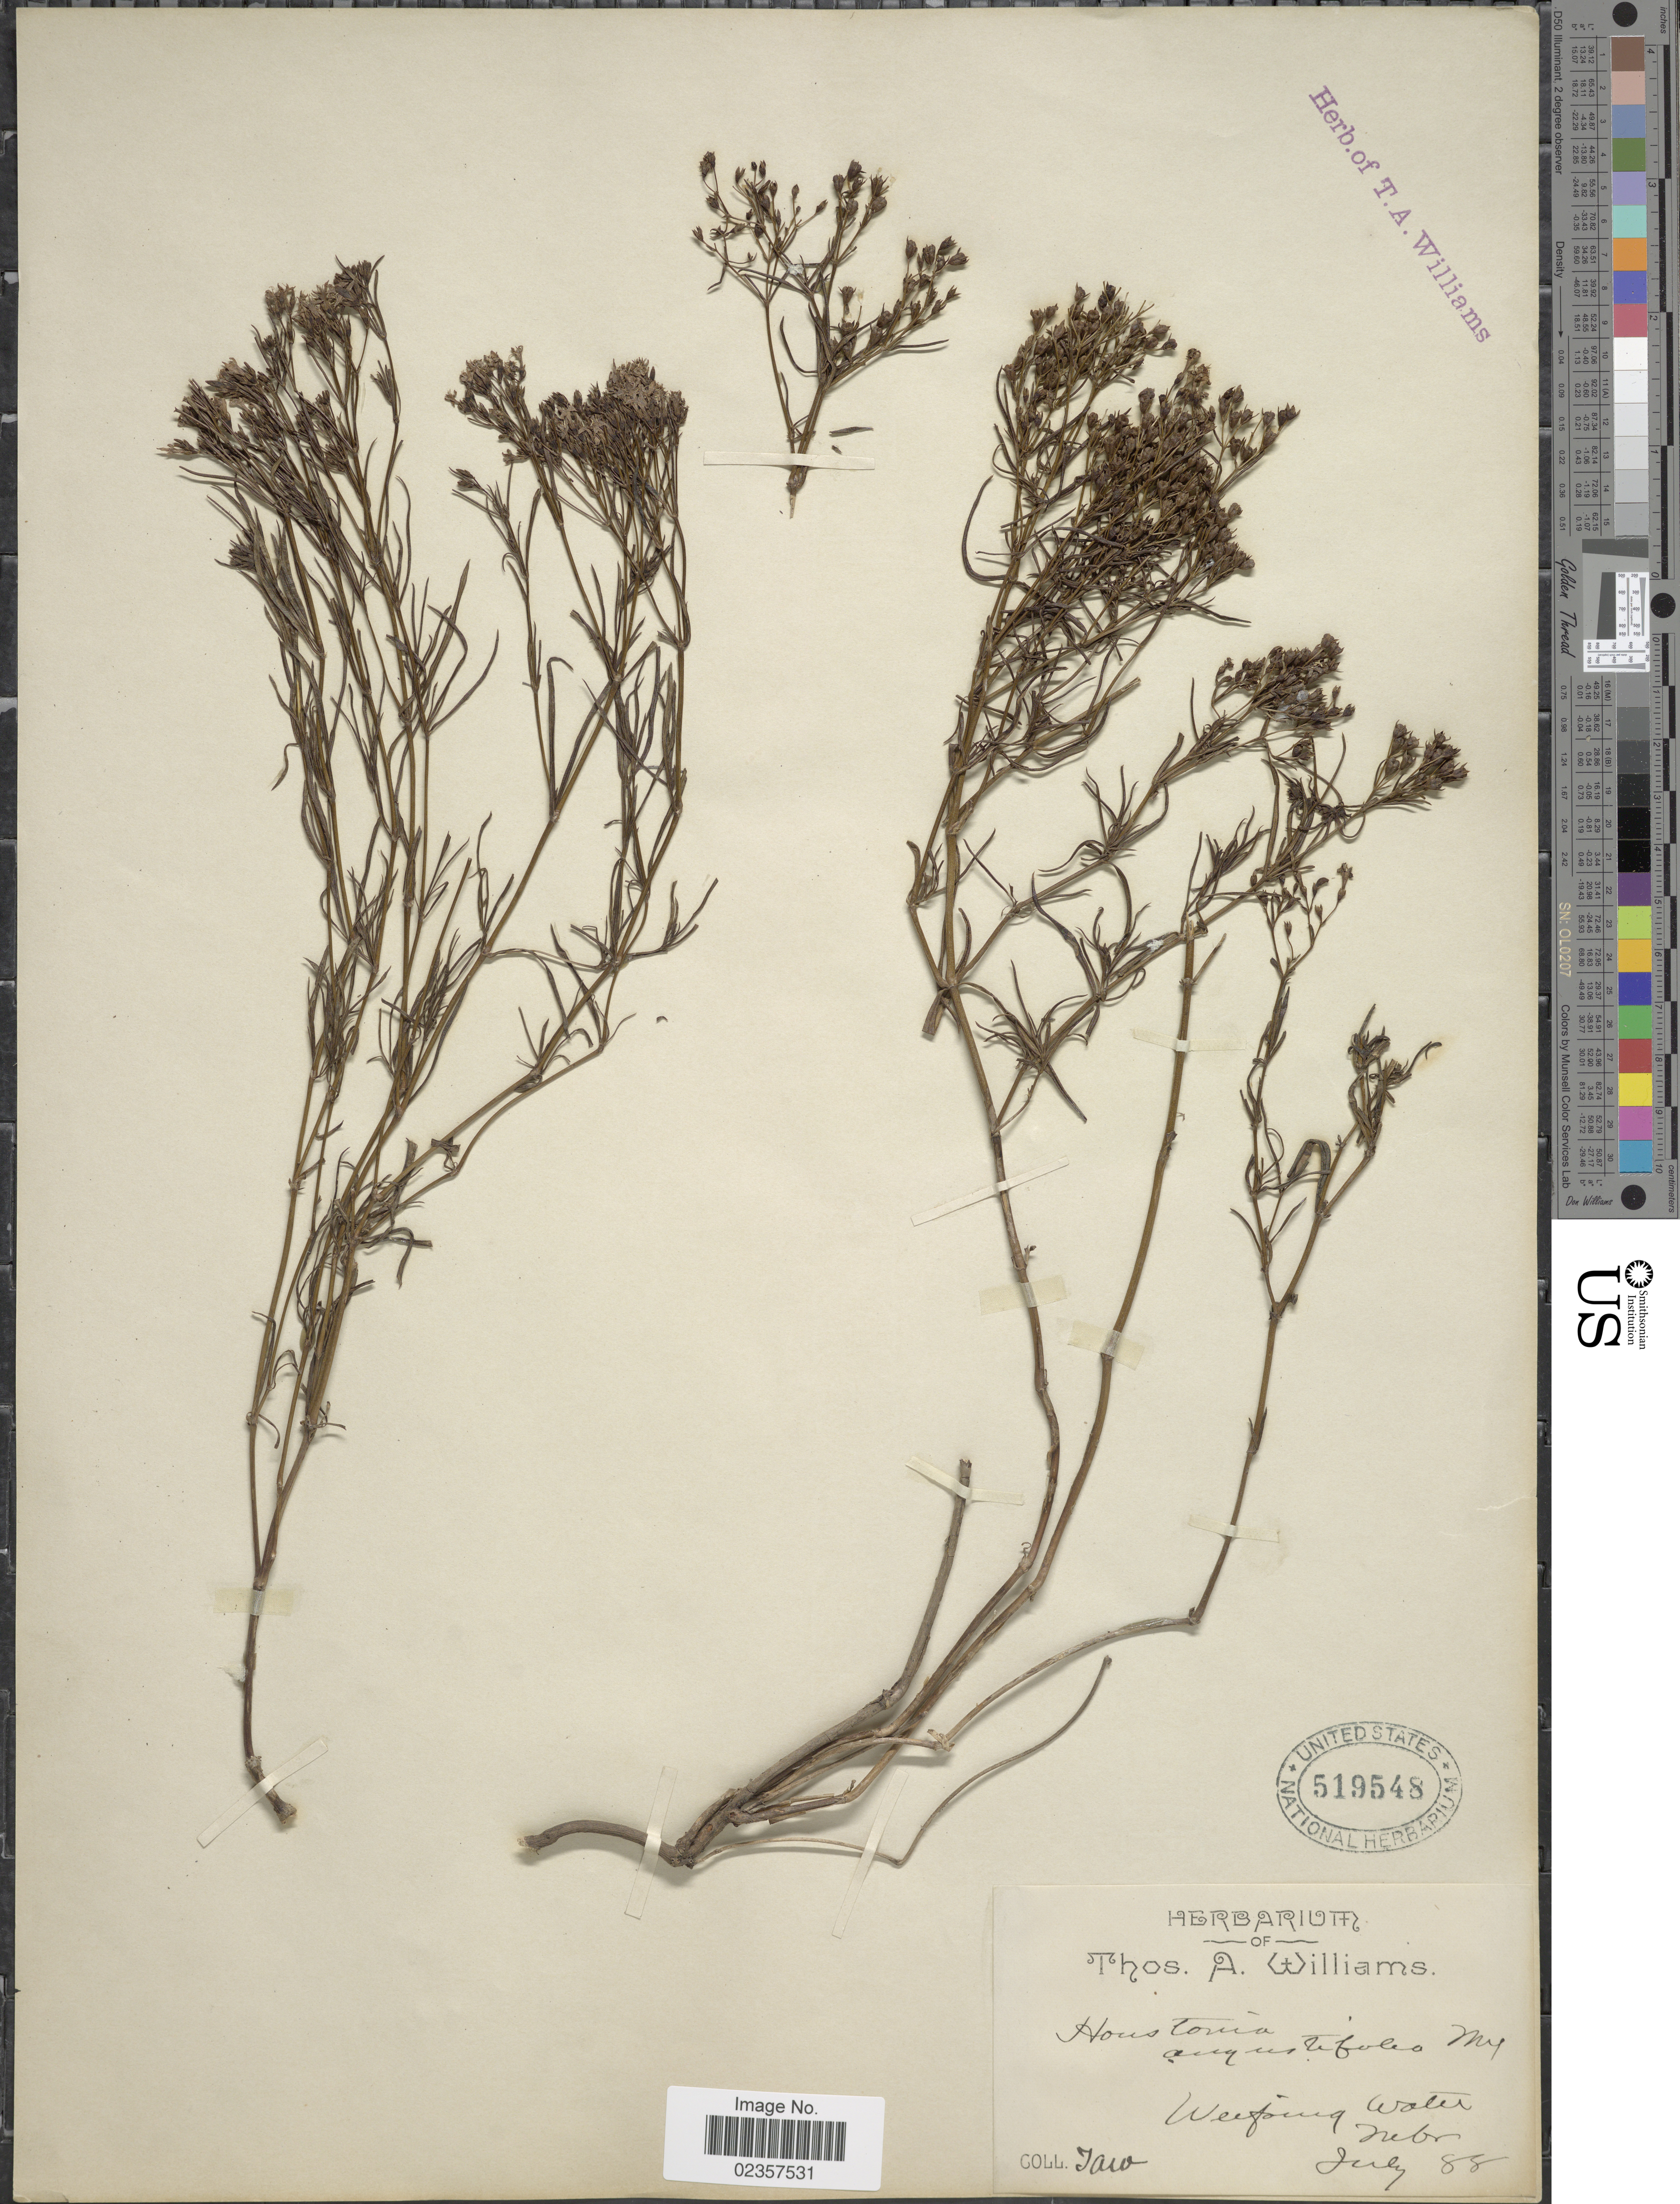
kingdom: Plantae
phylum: Tracheophyta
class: Magnoliopsida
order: Gentianales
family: Rubiaceae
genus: Houstonia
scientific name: Houstonia nigricans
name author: (Lam.) Fernald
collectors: T. A. Williams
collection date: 1888-07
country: United States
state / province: Nebraska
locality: Weeping Water.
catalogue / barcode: US 519548